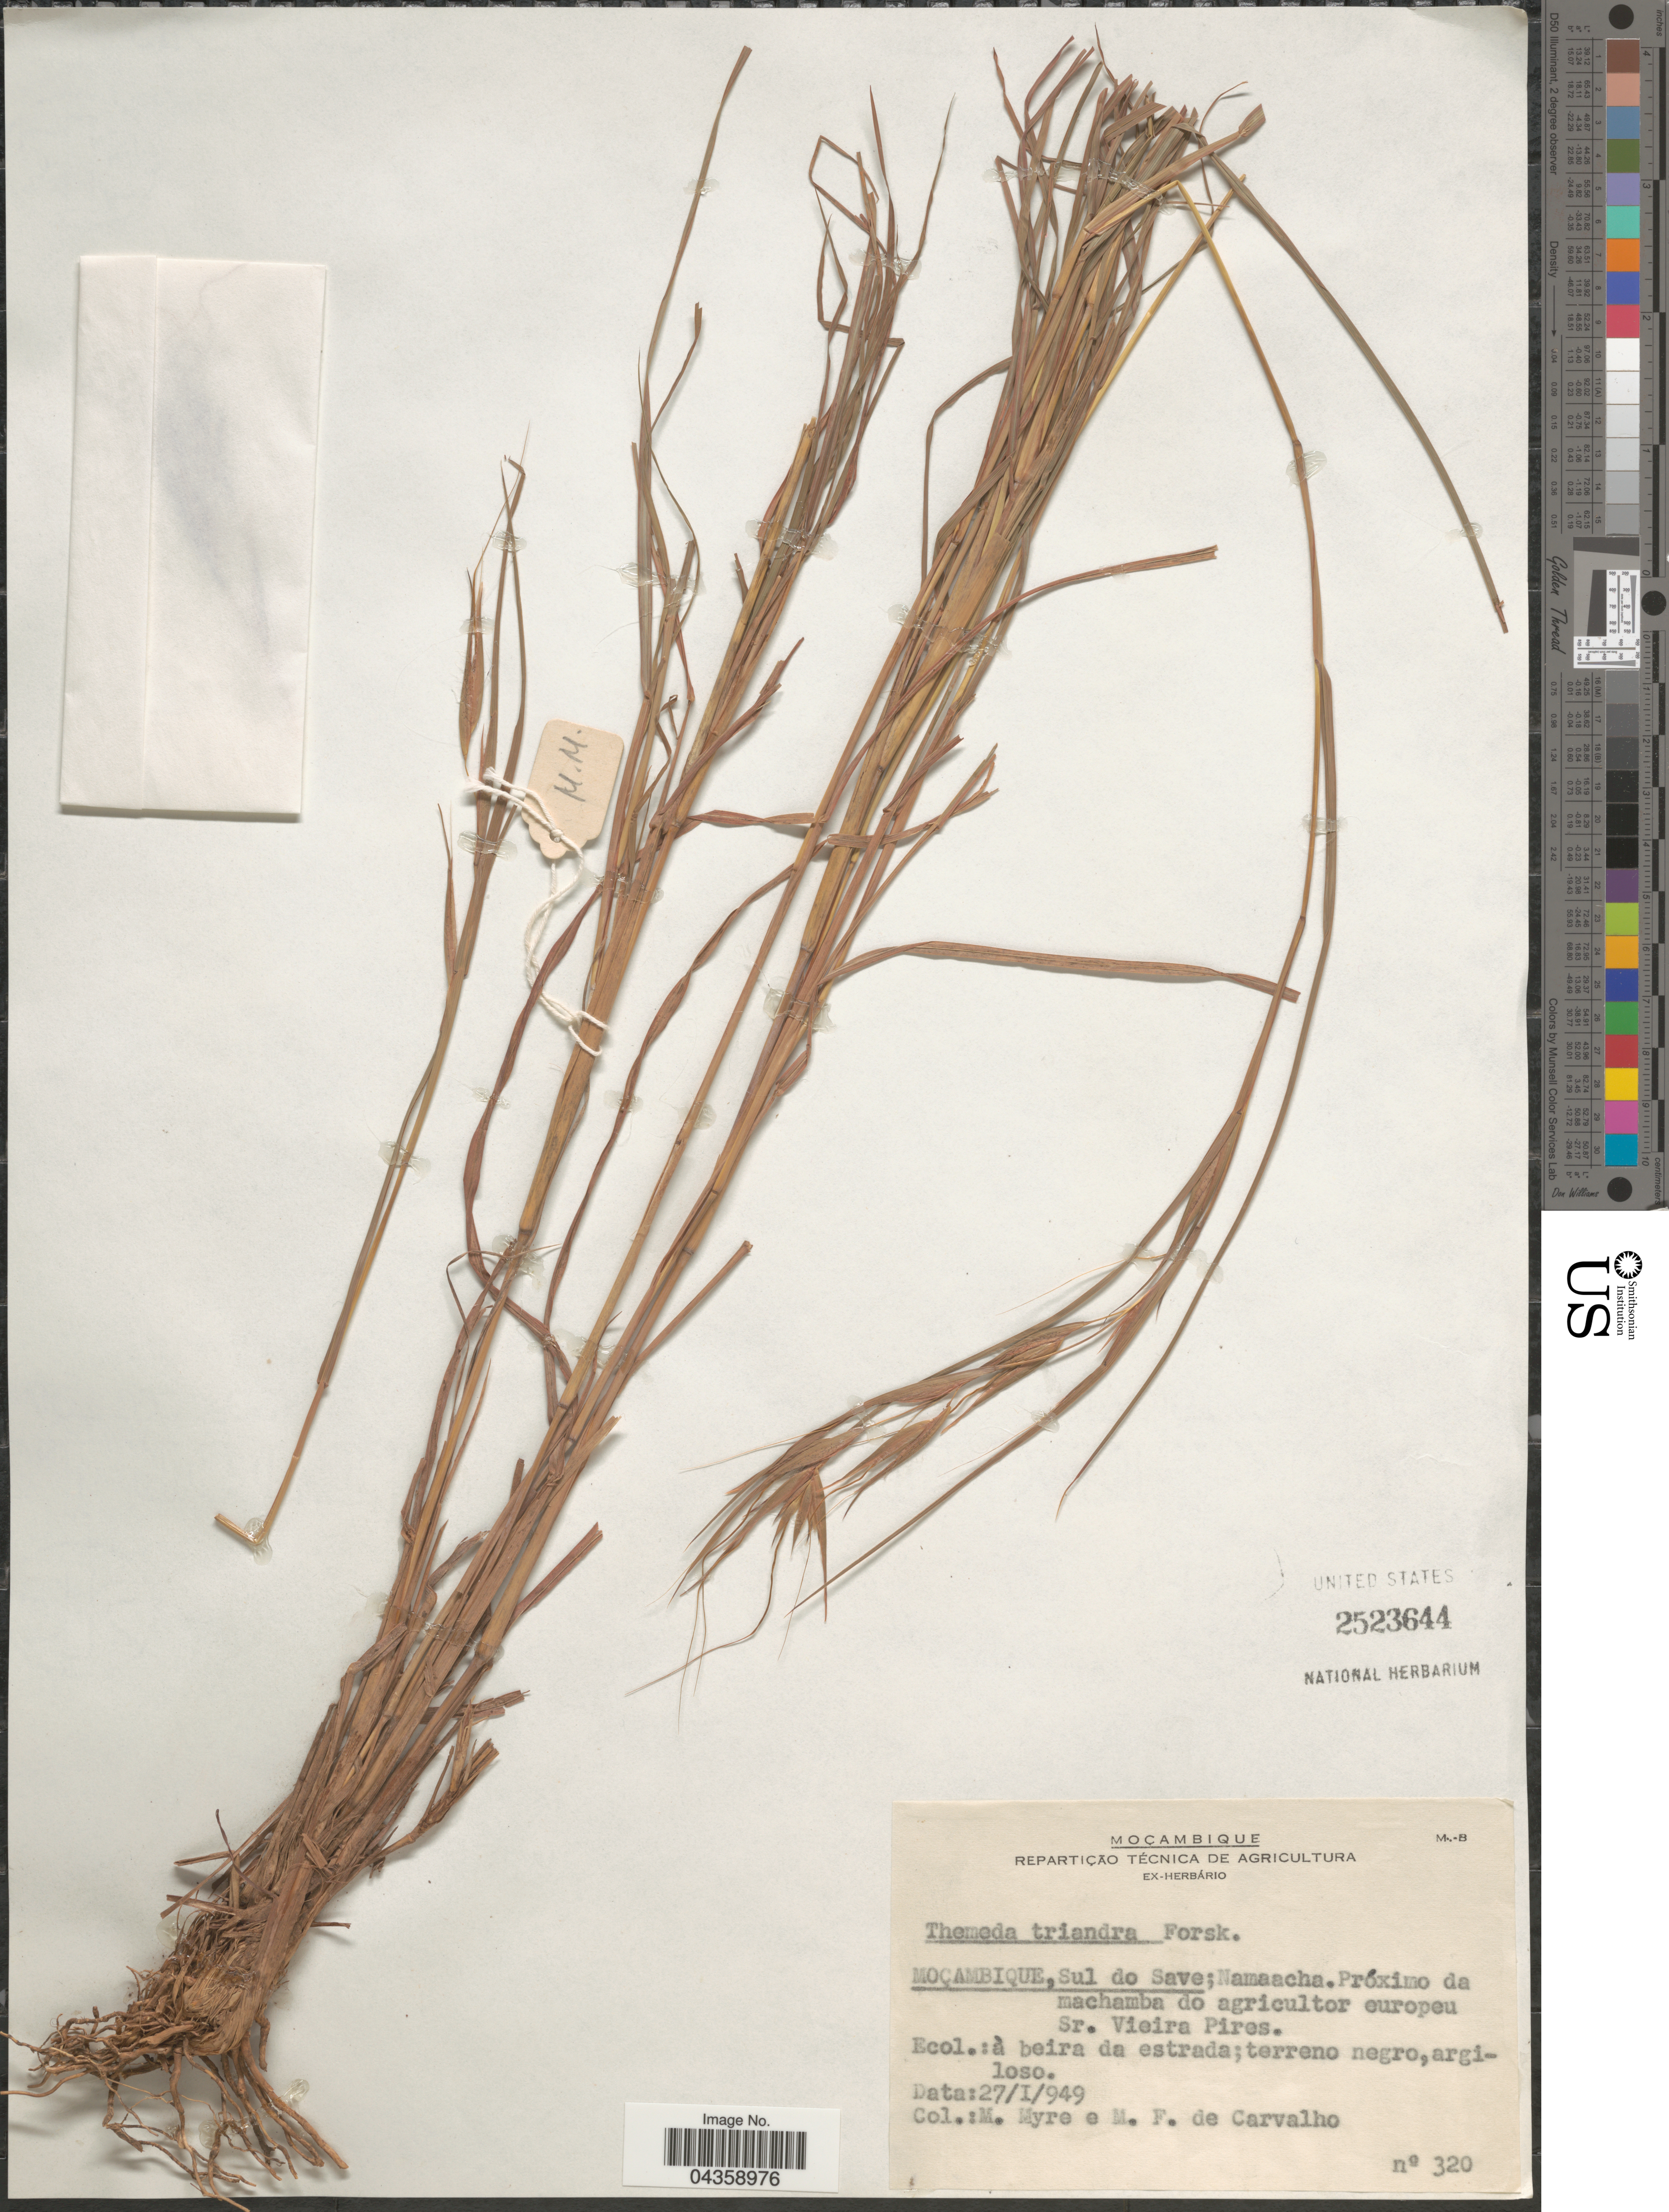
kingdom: Plantae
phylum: Tracheophyta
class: Liliopsida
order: Poales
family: Poaceae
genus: Themeda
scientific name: Themeda triandra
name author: Forssk.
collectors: Myre, M. & M. F. Carvalho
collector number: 320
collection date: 1949-01-27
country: Mozambique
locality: Mocambique, Sul do Save; Namaacha. Próximo da machamba do agricultor europeo Sr. Vieira Pires.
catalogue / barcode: US 2523644